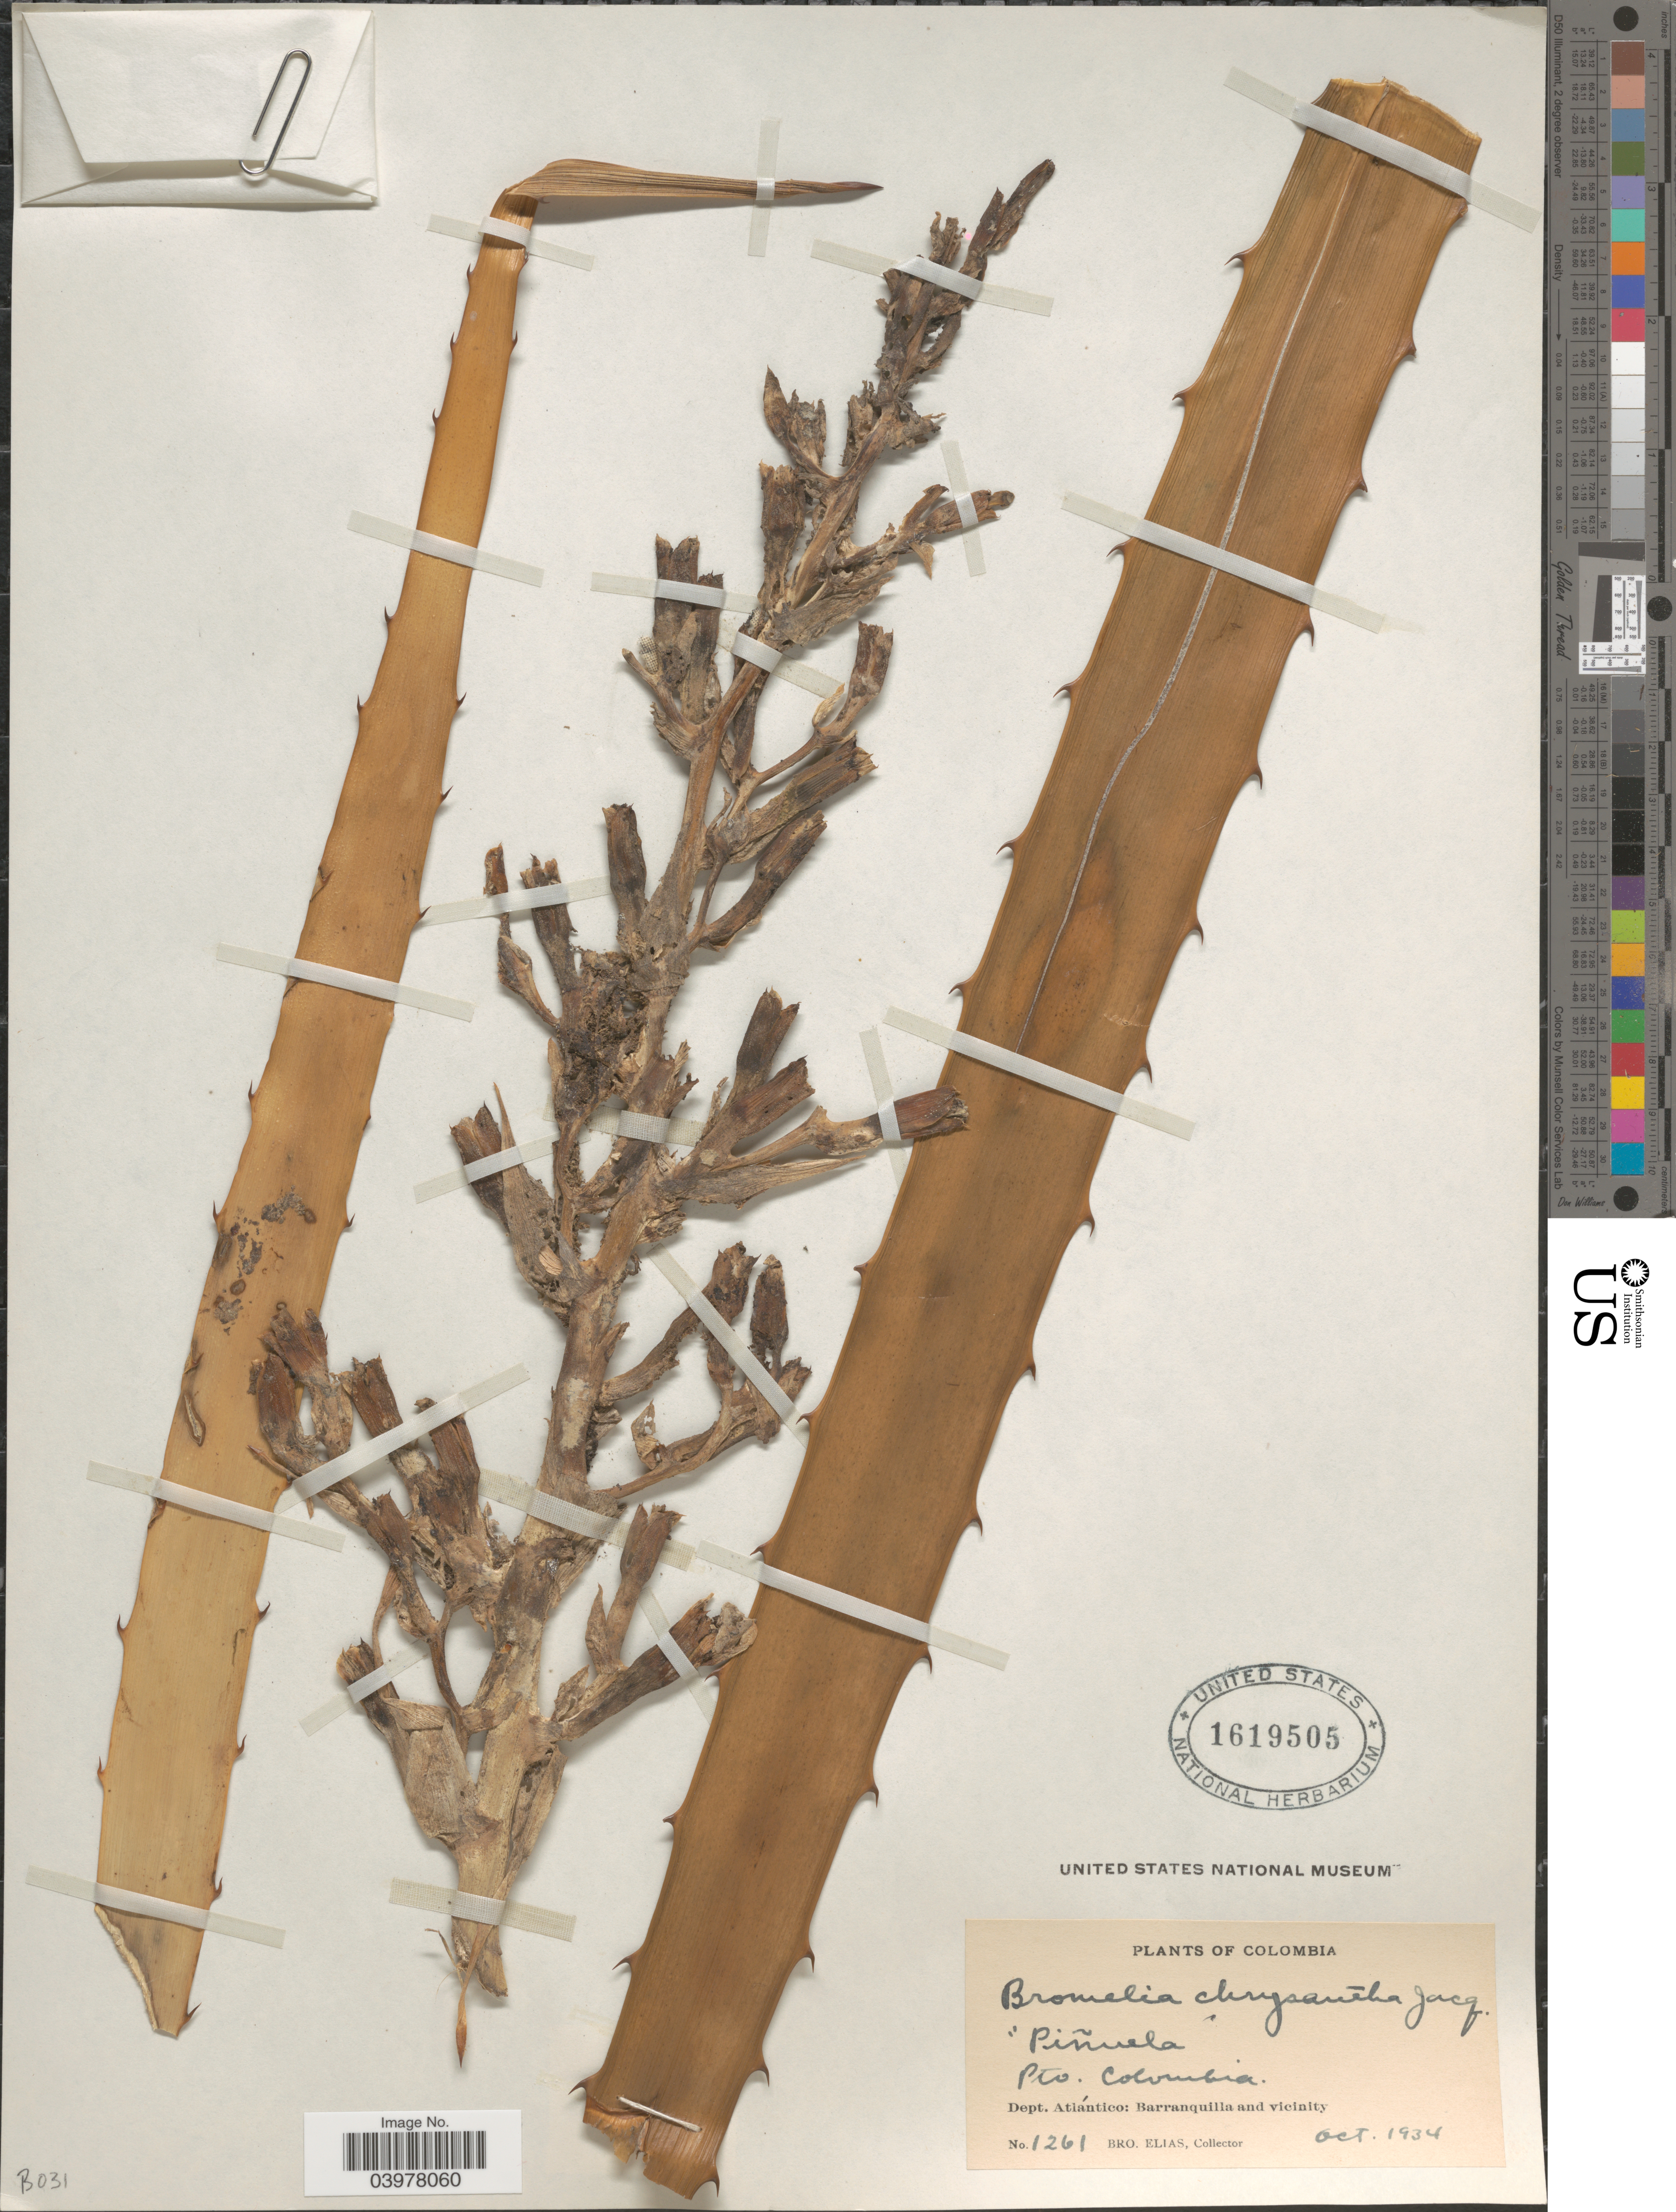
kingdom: Plantae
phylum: Tracheophyta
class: Liliopsida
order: Poales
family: Bromeliaceae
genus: Bromelia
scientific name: Bromelia chrysantha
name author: Jacq.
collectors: Bro. Elias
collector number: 1261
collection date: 1934-10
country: Colombia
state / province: Atlántico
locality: Pto. Columbia. Dept. Atlántico: Barranquilla and vicinity.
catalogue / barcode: US 1619505